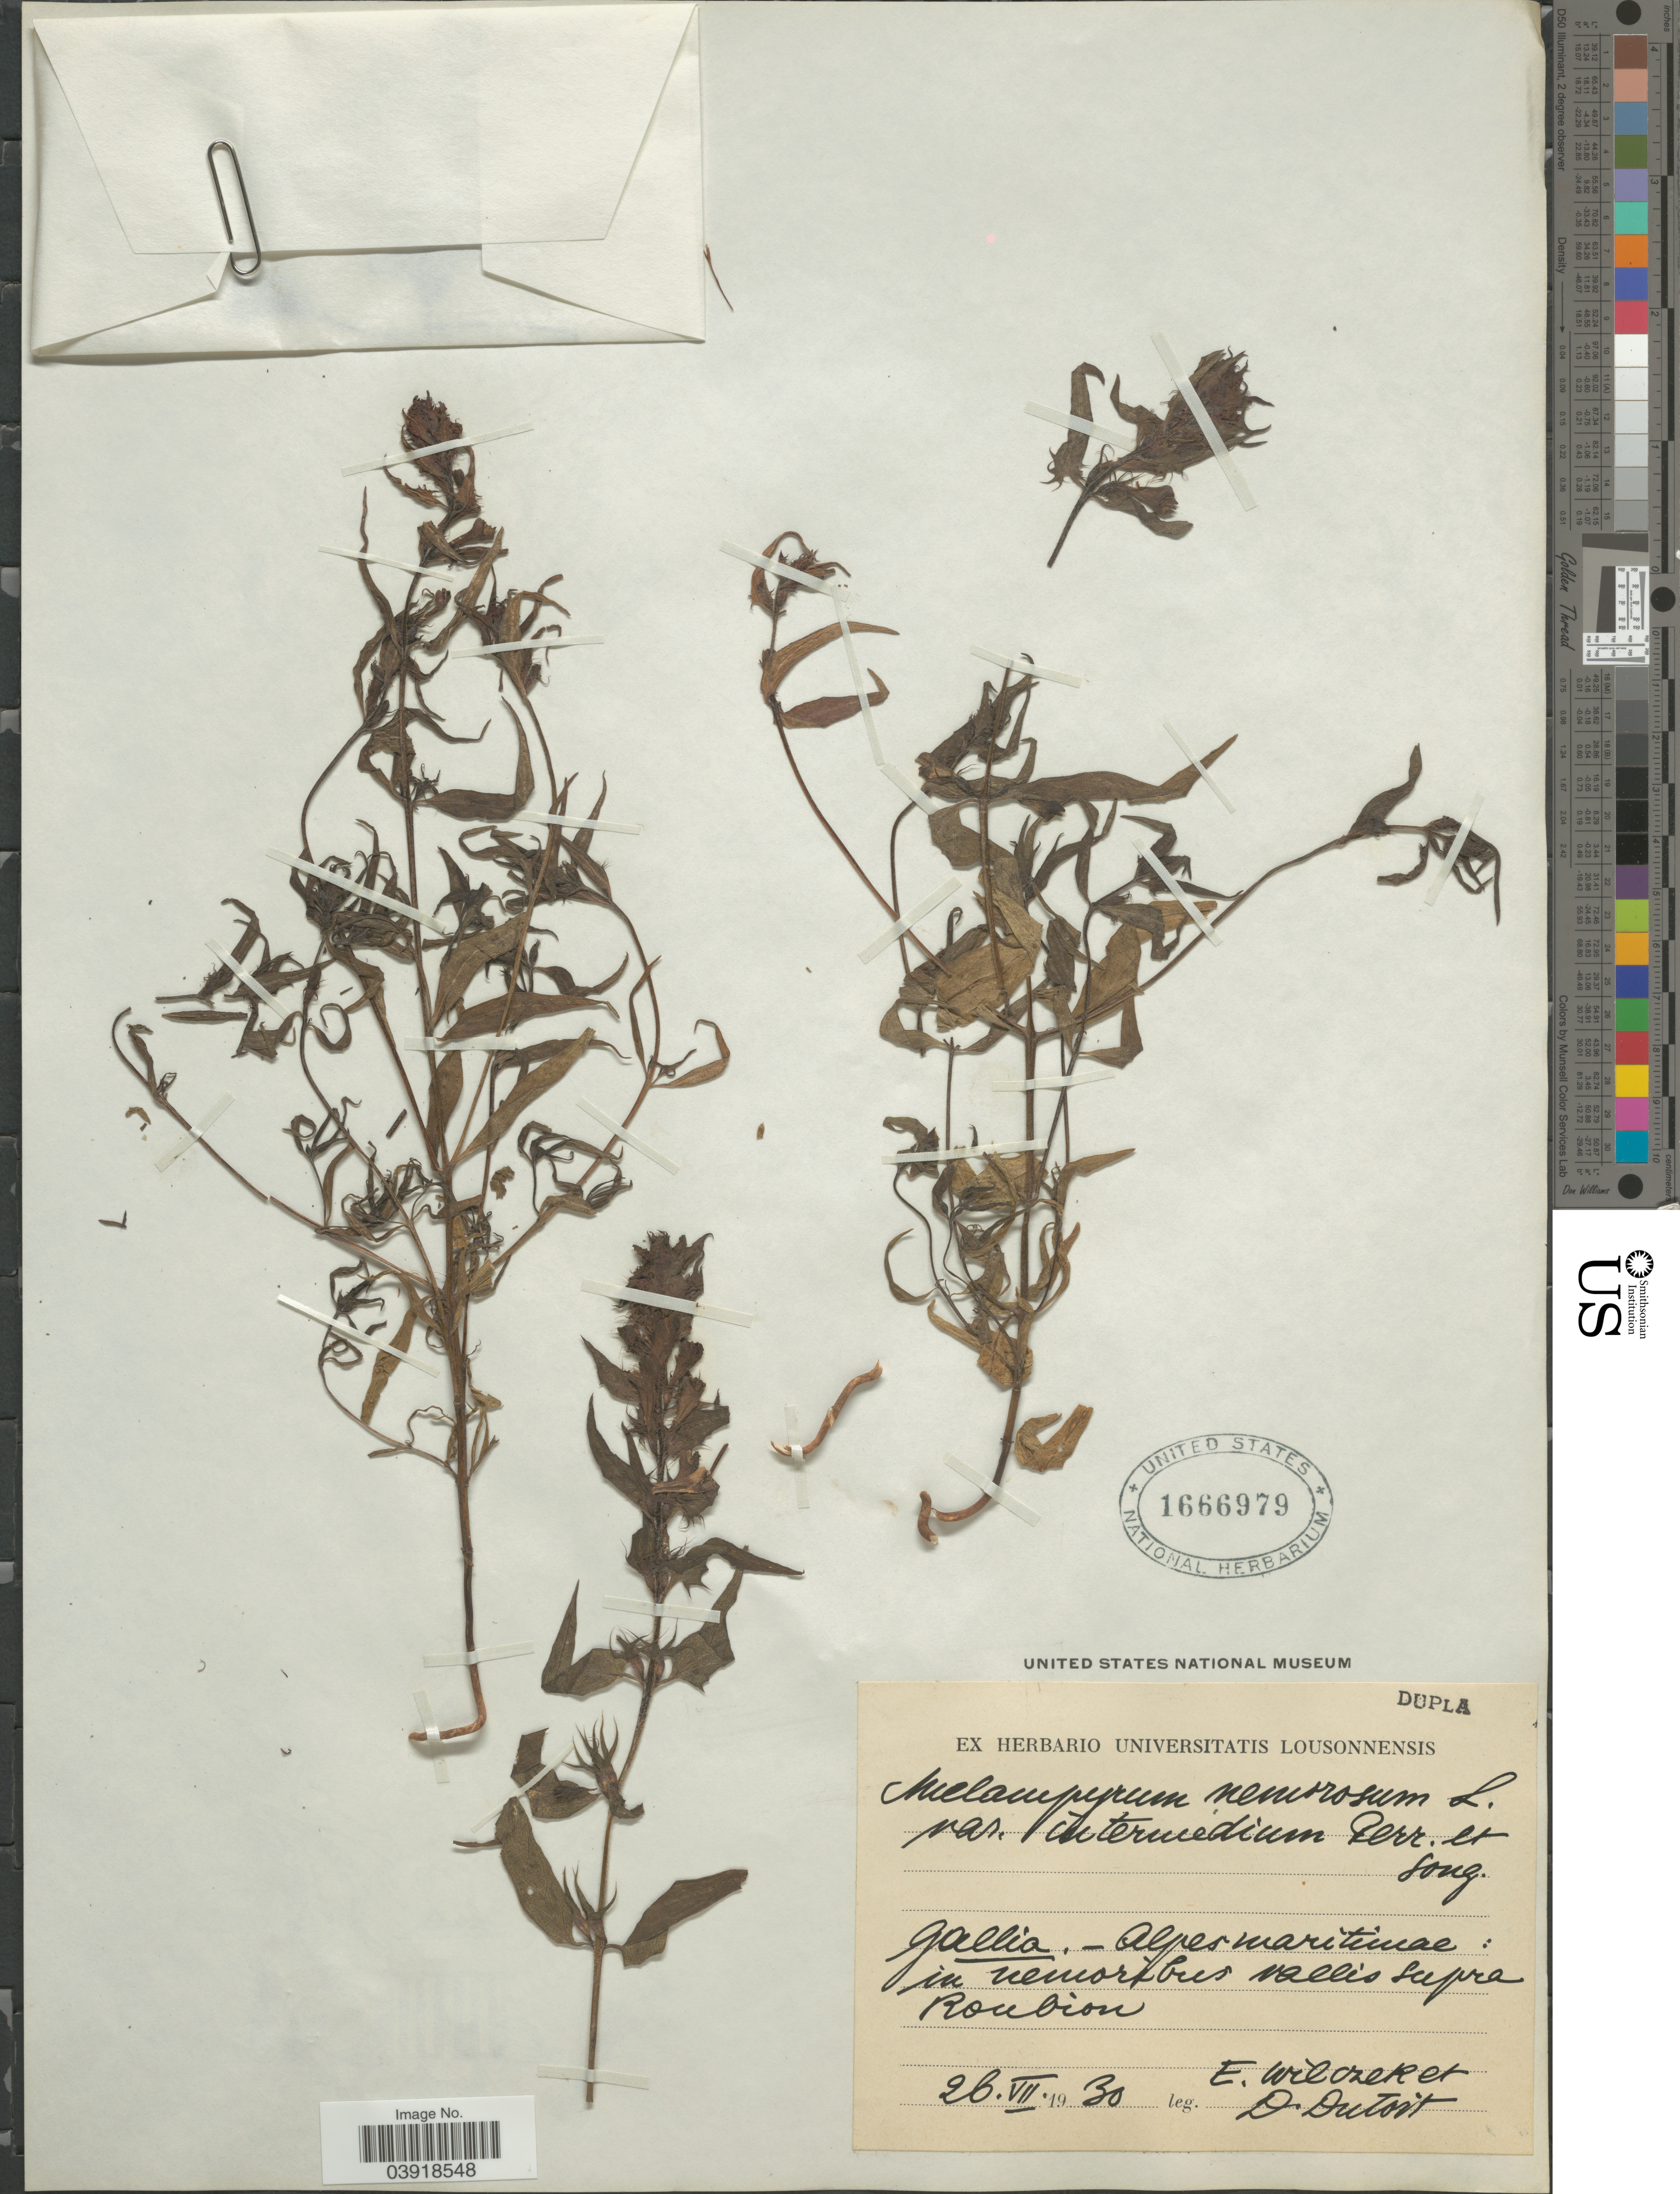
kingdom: Plantae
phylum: Tracheophyta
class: Magnoliopsida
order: Lamiales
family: Orobanchaceae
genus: Melampyrum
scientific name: Melampyrum nemorosum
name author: Baumg.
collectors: E. Wilczek & D. Dutoit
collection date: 1930-07-26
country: France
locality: Gallia.- Alpes maritimae: in nemoribus vallis supra Roubion.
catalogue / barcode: US 1666979